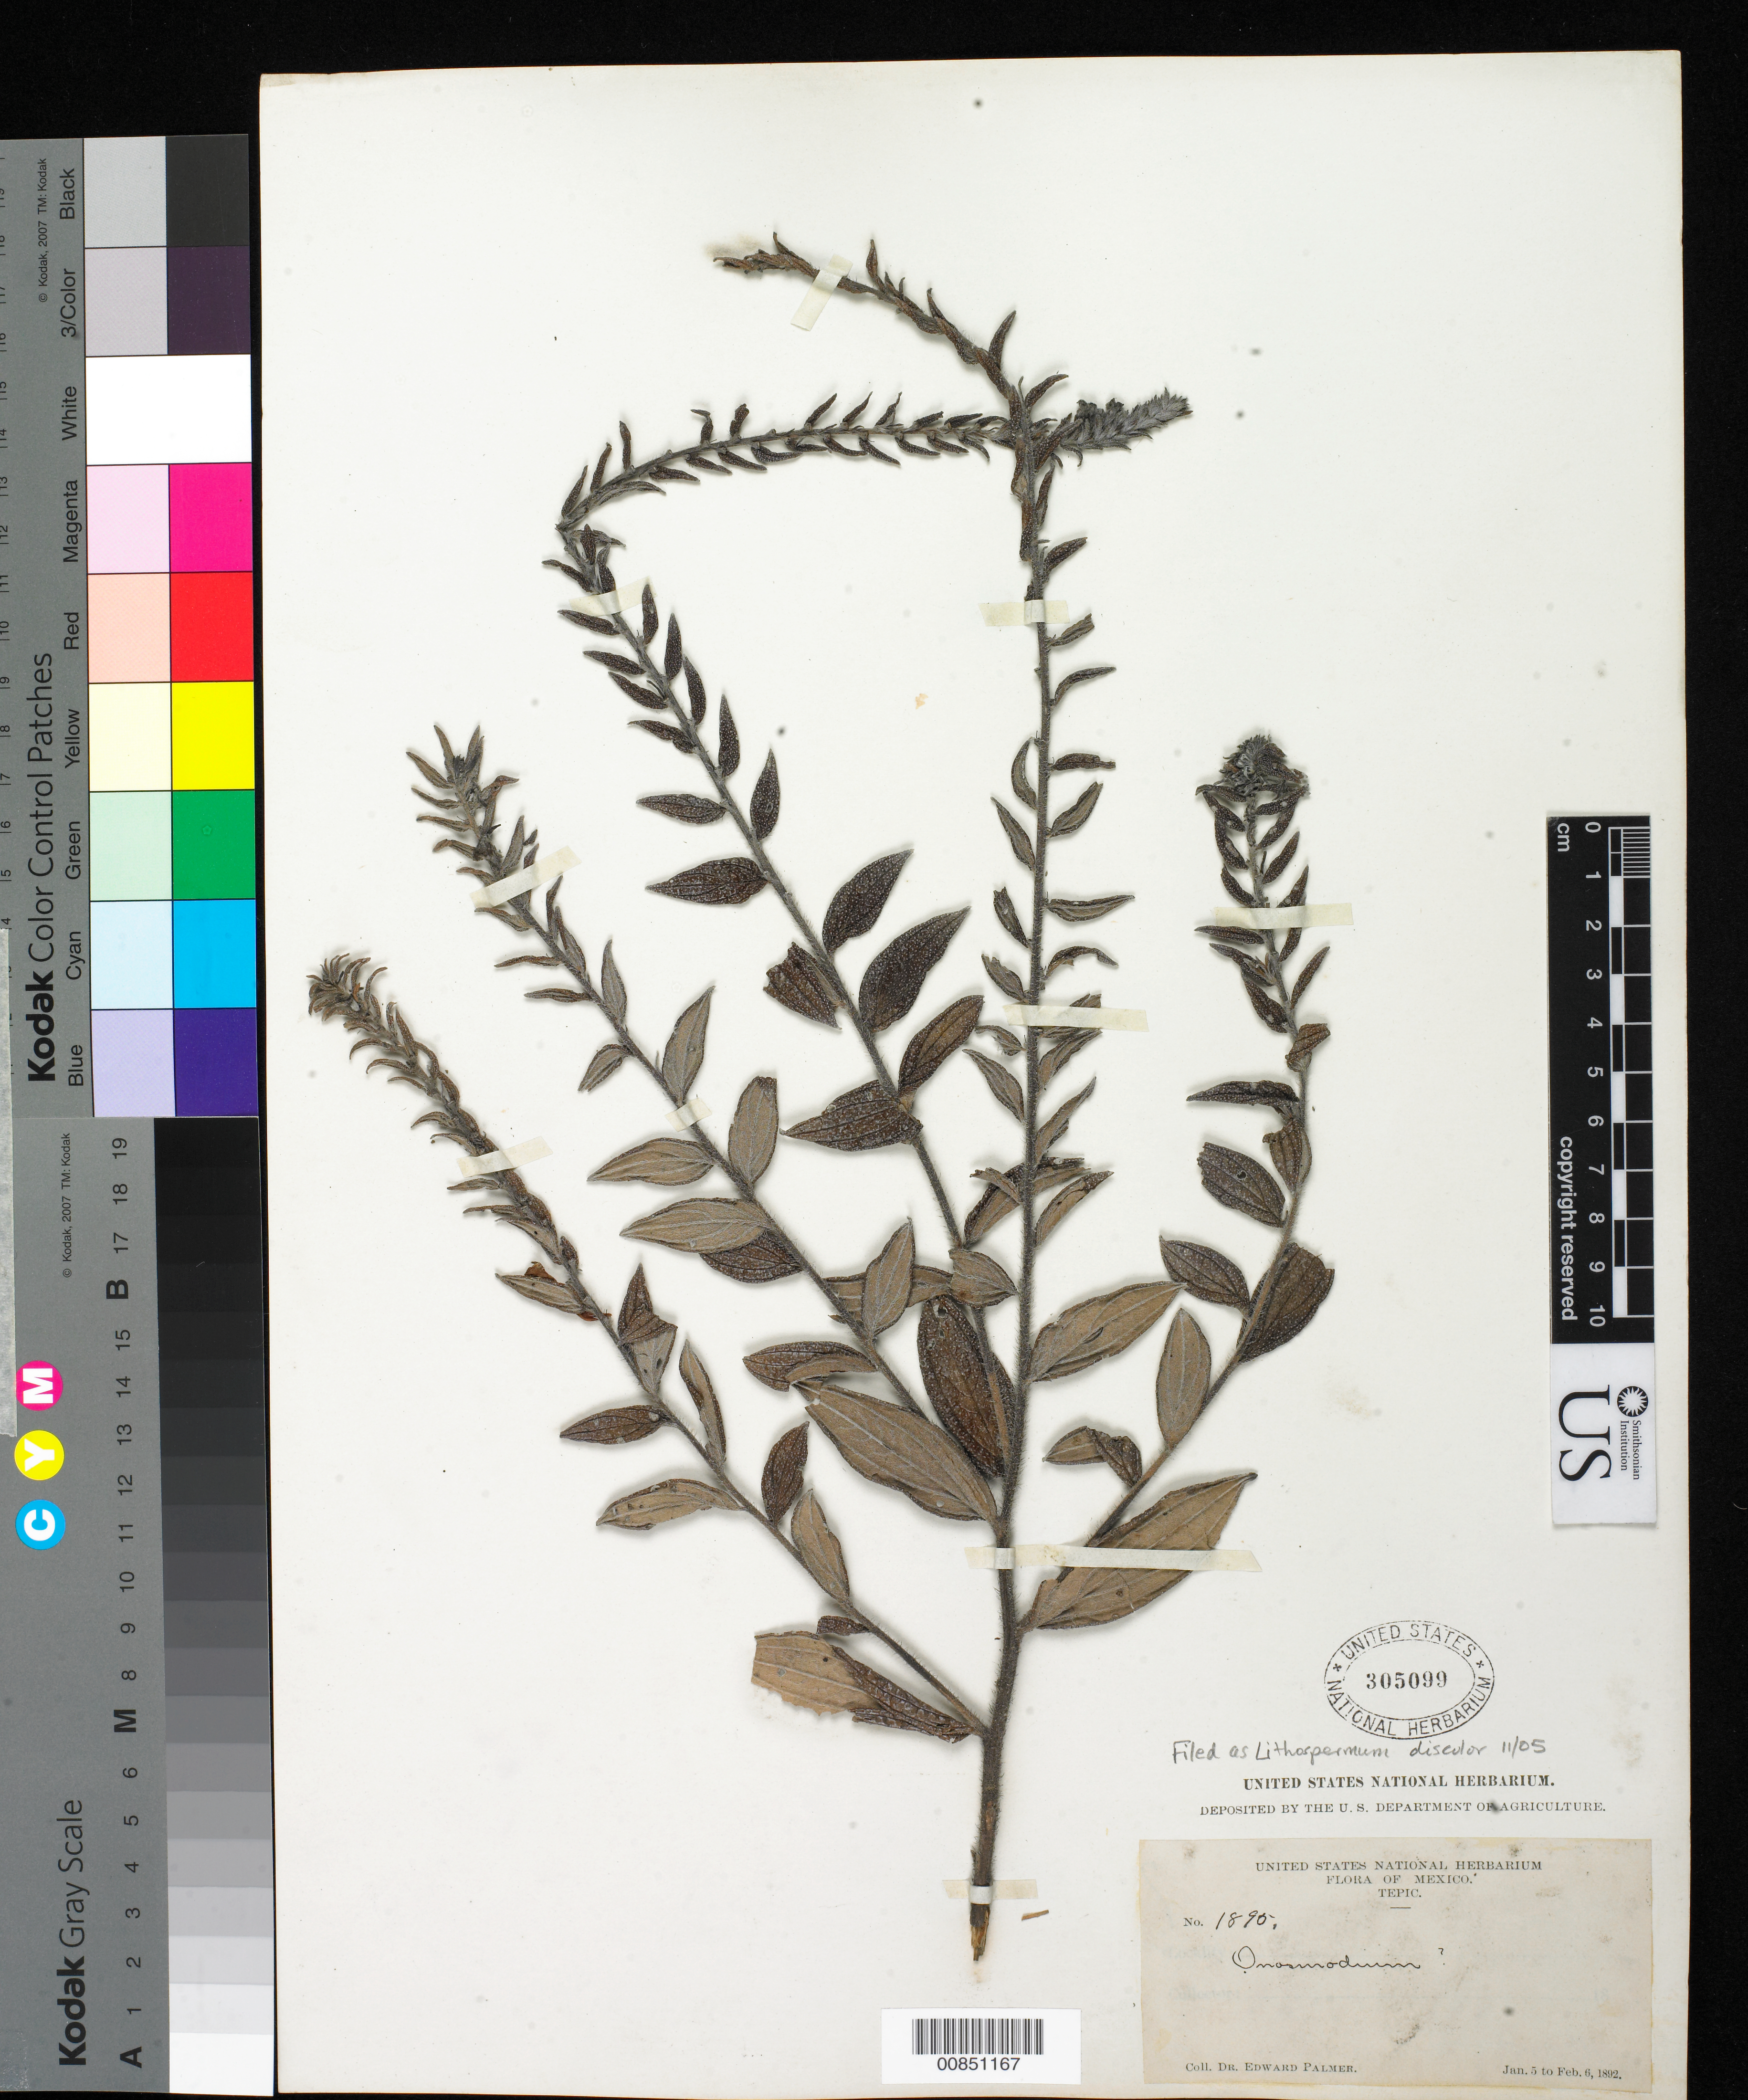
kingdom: Plantae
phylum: Tracheophyta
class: Magnoliopsida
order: Boraginales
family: Boraginaceae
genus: Lithospermum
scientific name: Lithospermum discolor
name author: M. Martens & Galeotti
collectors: E. Palmer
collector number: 1895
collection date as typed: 05 Jan 1892 to 06 Feb 1892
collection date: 1892-01-05/1892-02-06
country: Mexico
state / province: Nayarit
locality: Tepic, Nayarit.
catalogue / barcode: US 305099